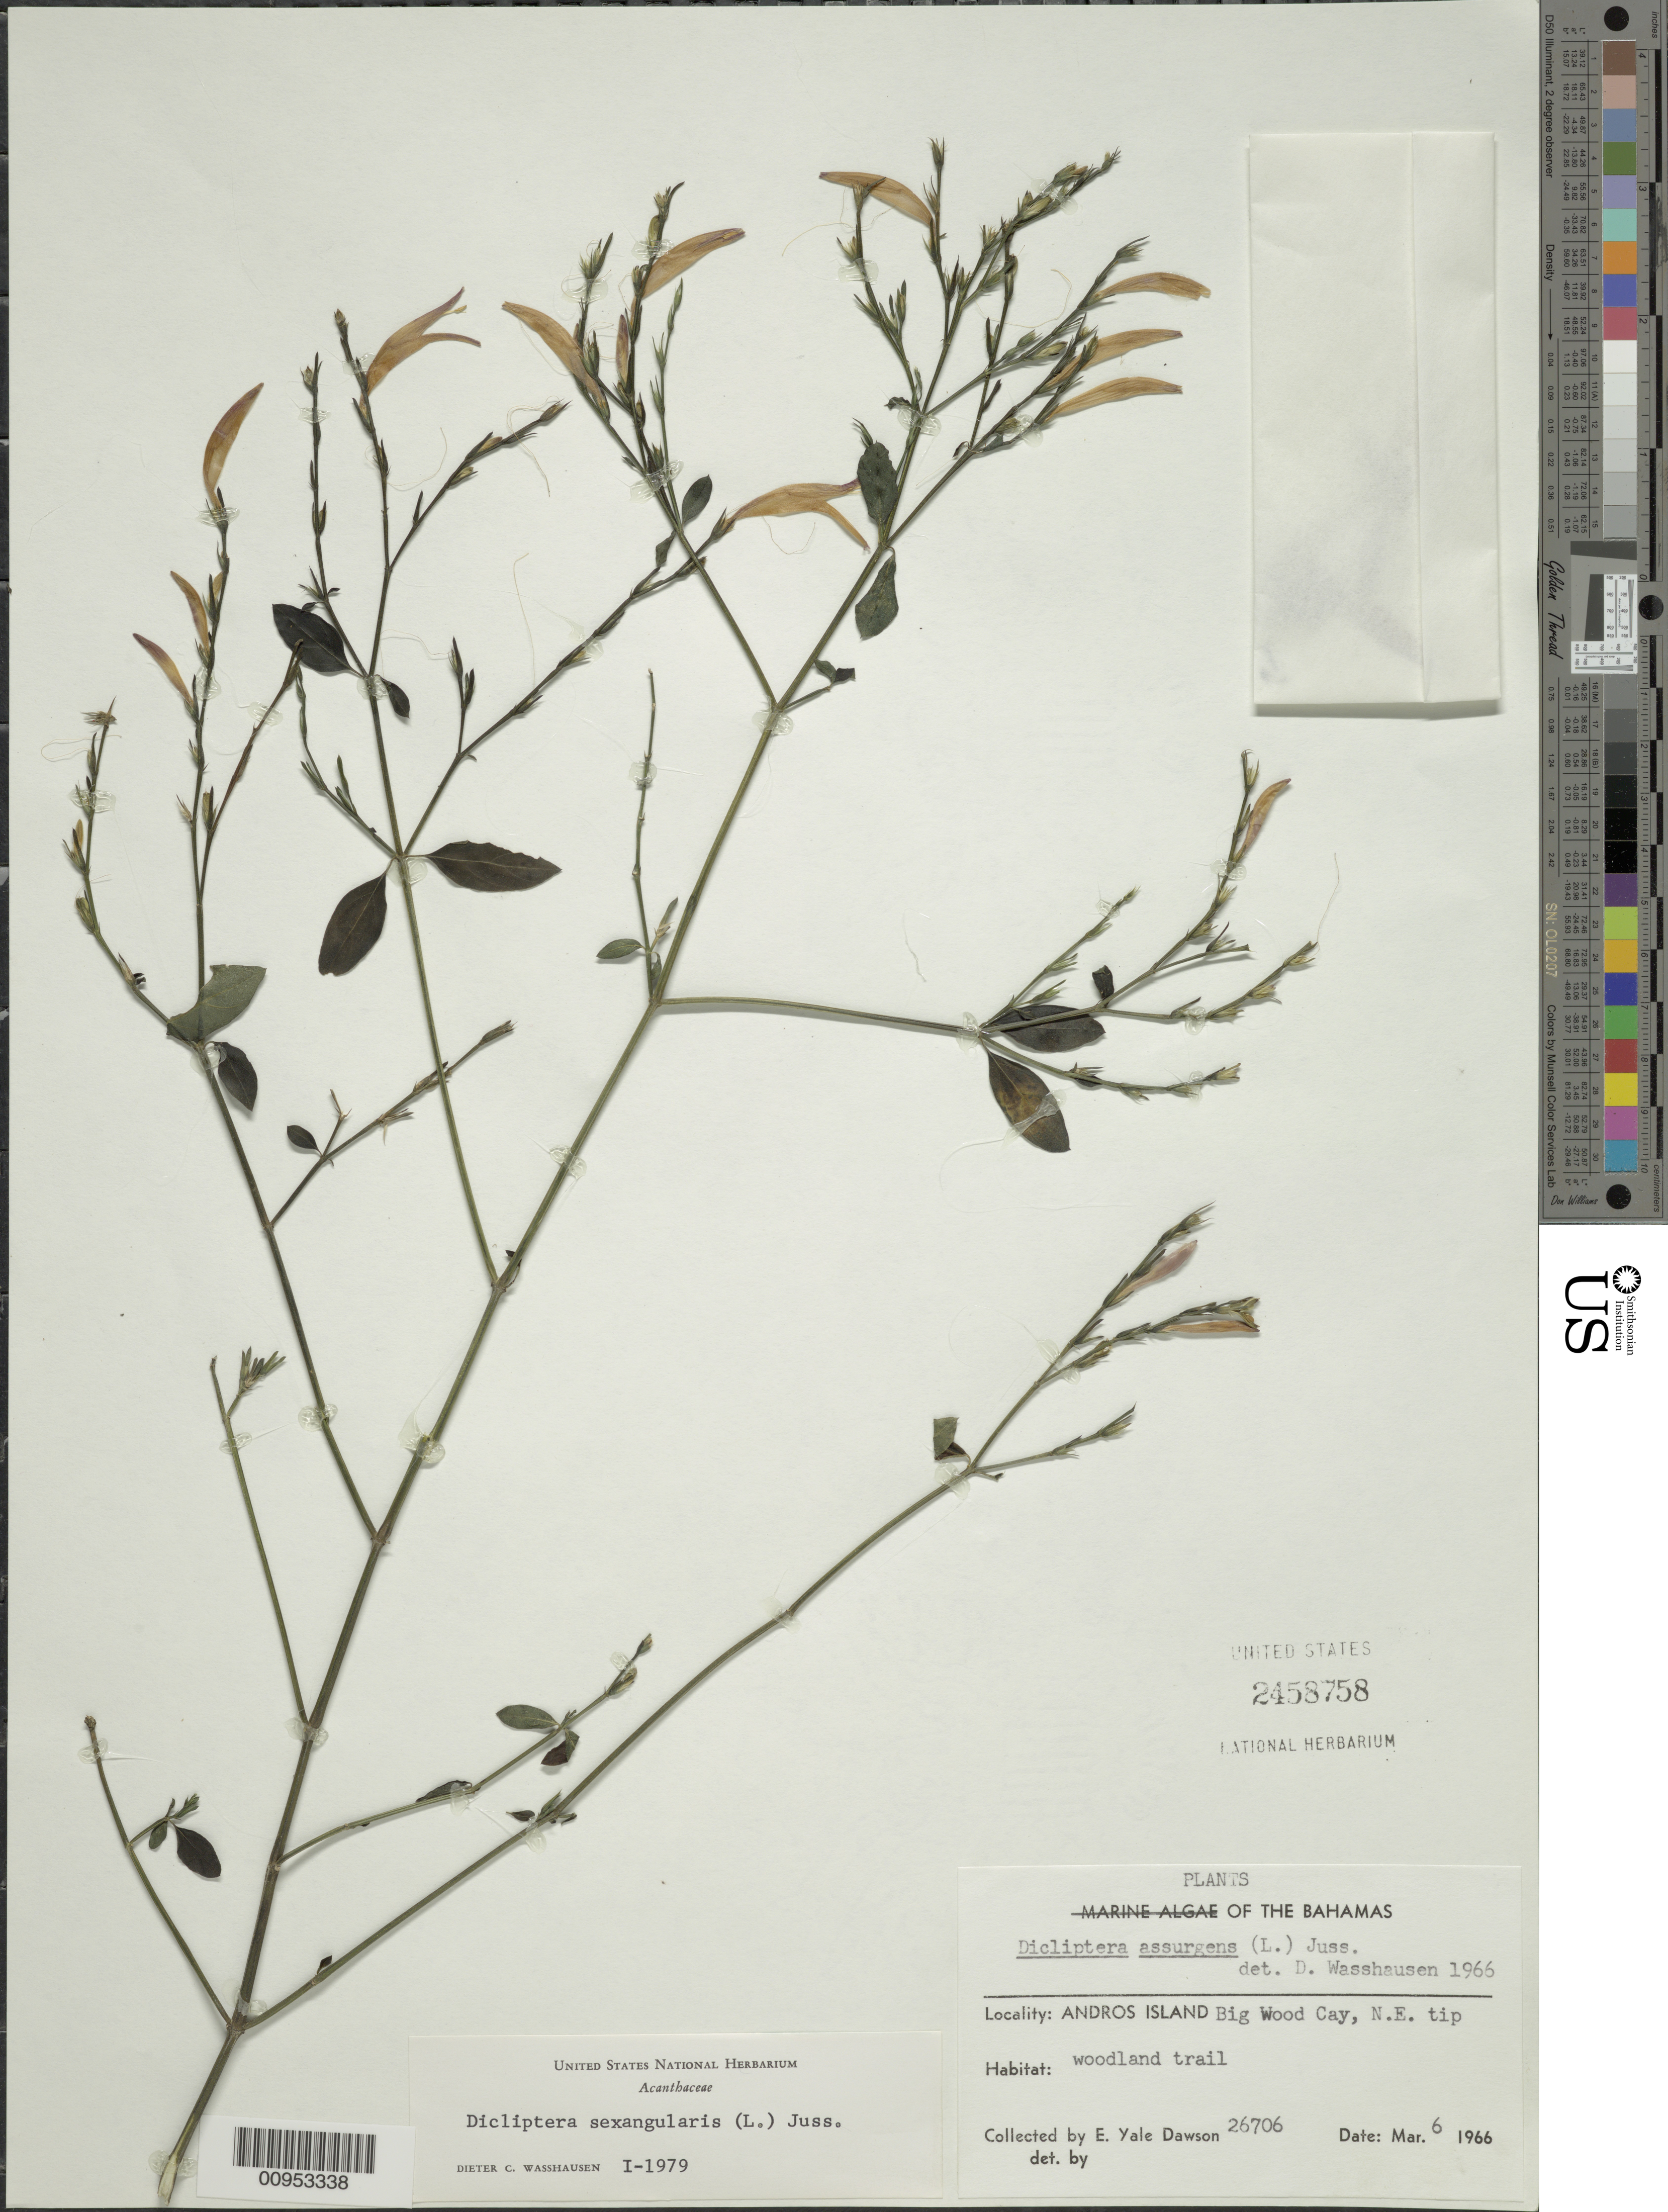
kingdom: Plantae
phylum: Tracheophyta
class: Magnoliopsida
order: Lamiales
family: Acanthaceae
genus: Dicliptera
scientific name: Dicliptera sexangularis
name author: (L.) Juss.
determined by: Wasshausen, Dieter C., (BOT), Smithsonian Institution - National Museum of Natural History (UNITED STATES)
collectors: E. Y. Dawson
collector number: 26706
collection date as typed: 06 Mar 1966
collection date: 1966-03-06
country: Bahamas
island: Andros I.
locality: Big Wood Cay, N.E. tip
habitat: Woodland trail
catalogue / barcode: US 2458758